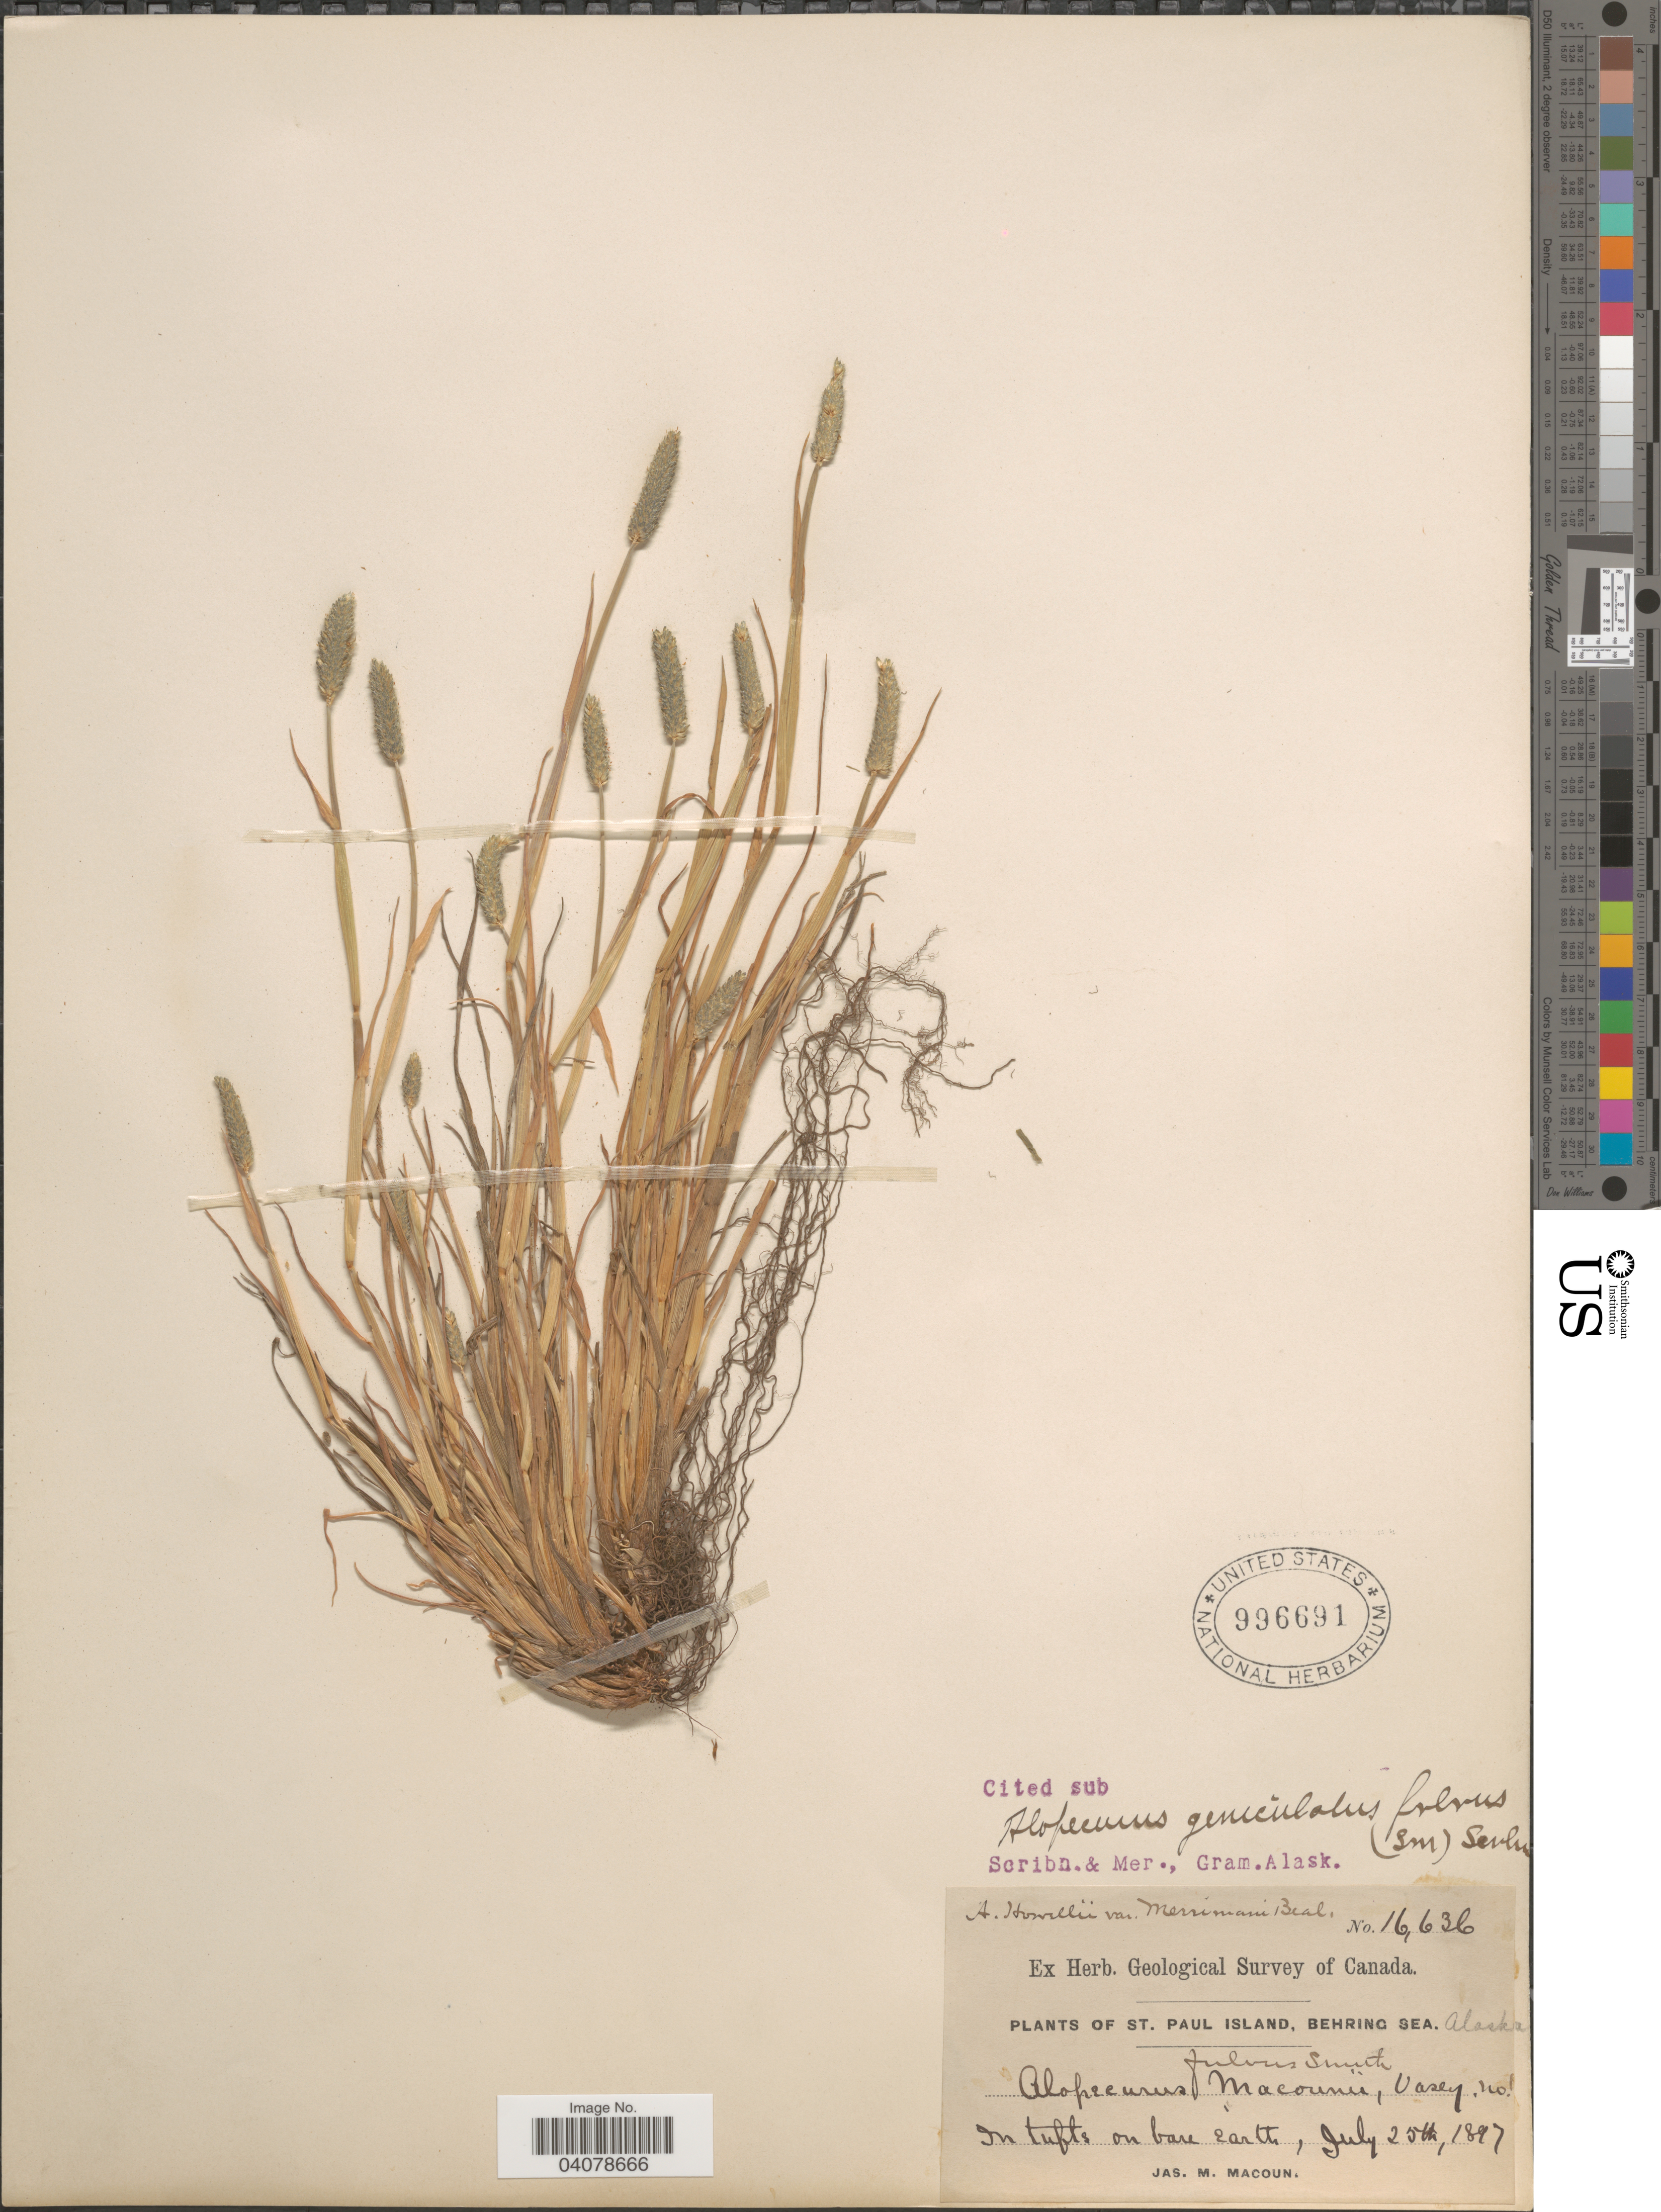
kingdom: Plantae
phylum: Tracheophyta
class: Liliopsida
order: Poales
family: Poaceae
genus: Alopecurus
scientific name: Alopecurus geniculatus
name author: L.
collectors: J. M. Macoun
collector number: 16636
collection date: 1897-07-25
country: United States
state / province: Alaska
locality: Herb. Geological Survey of Canada. St. Paul Island, Bering Sea.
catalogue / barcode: US 996691